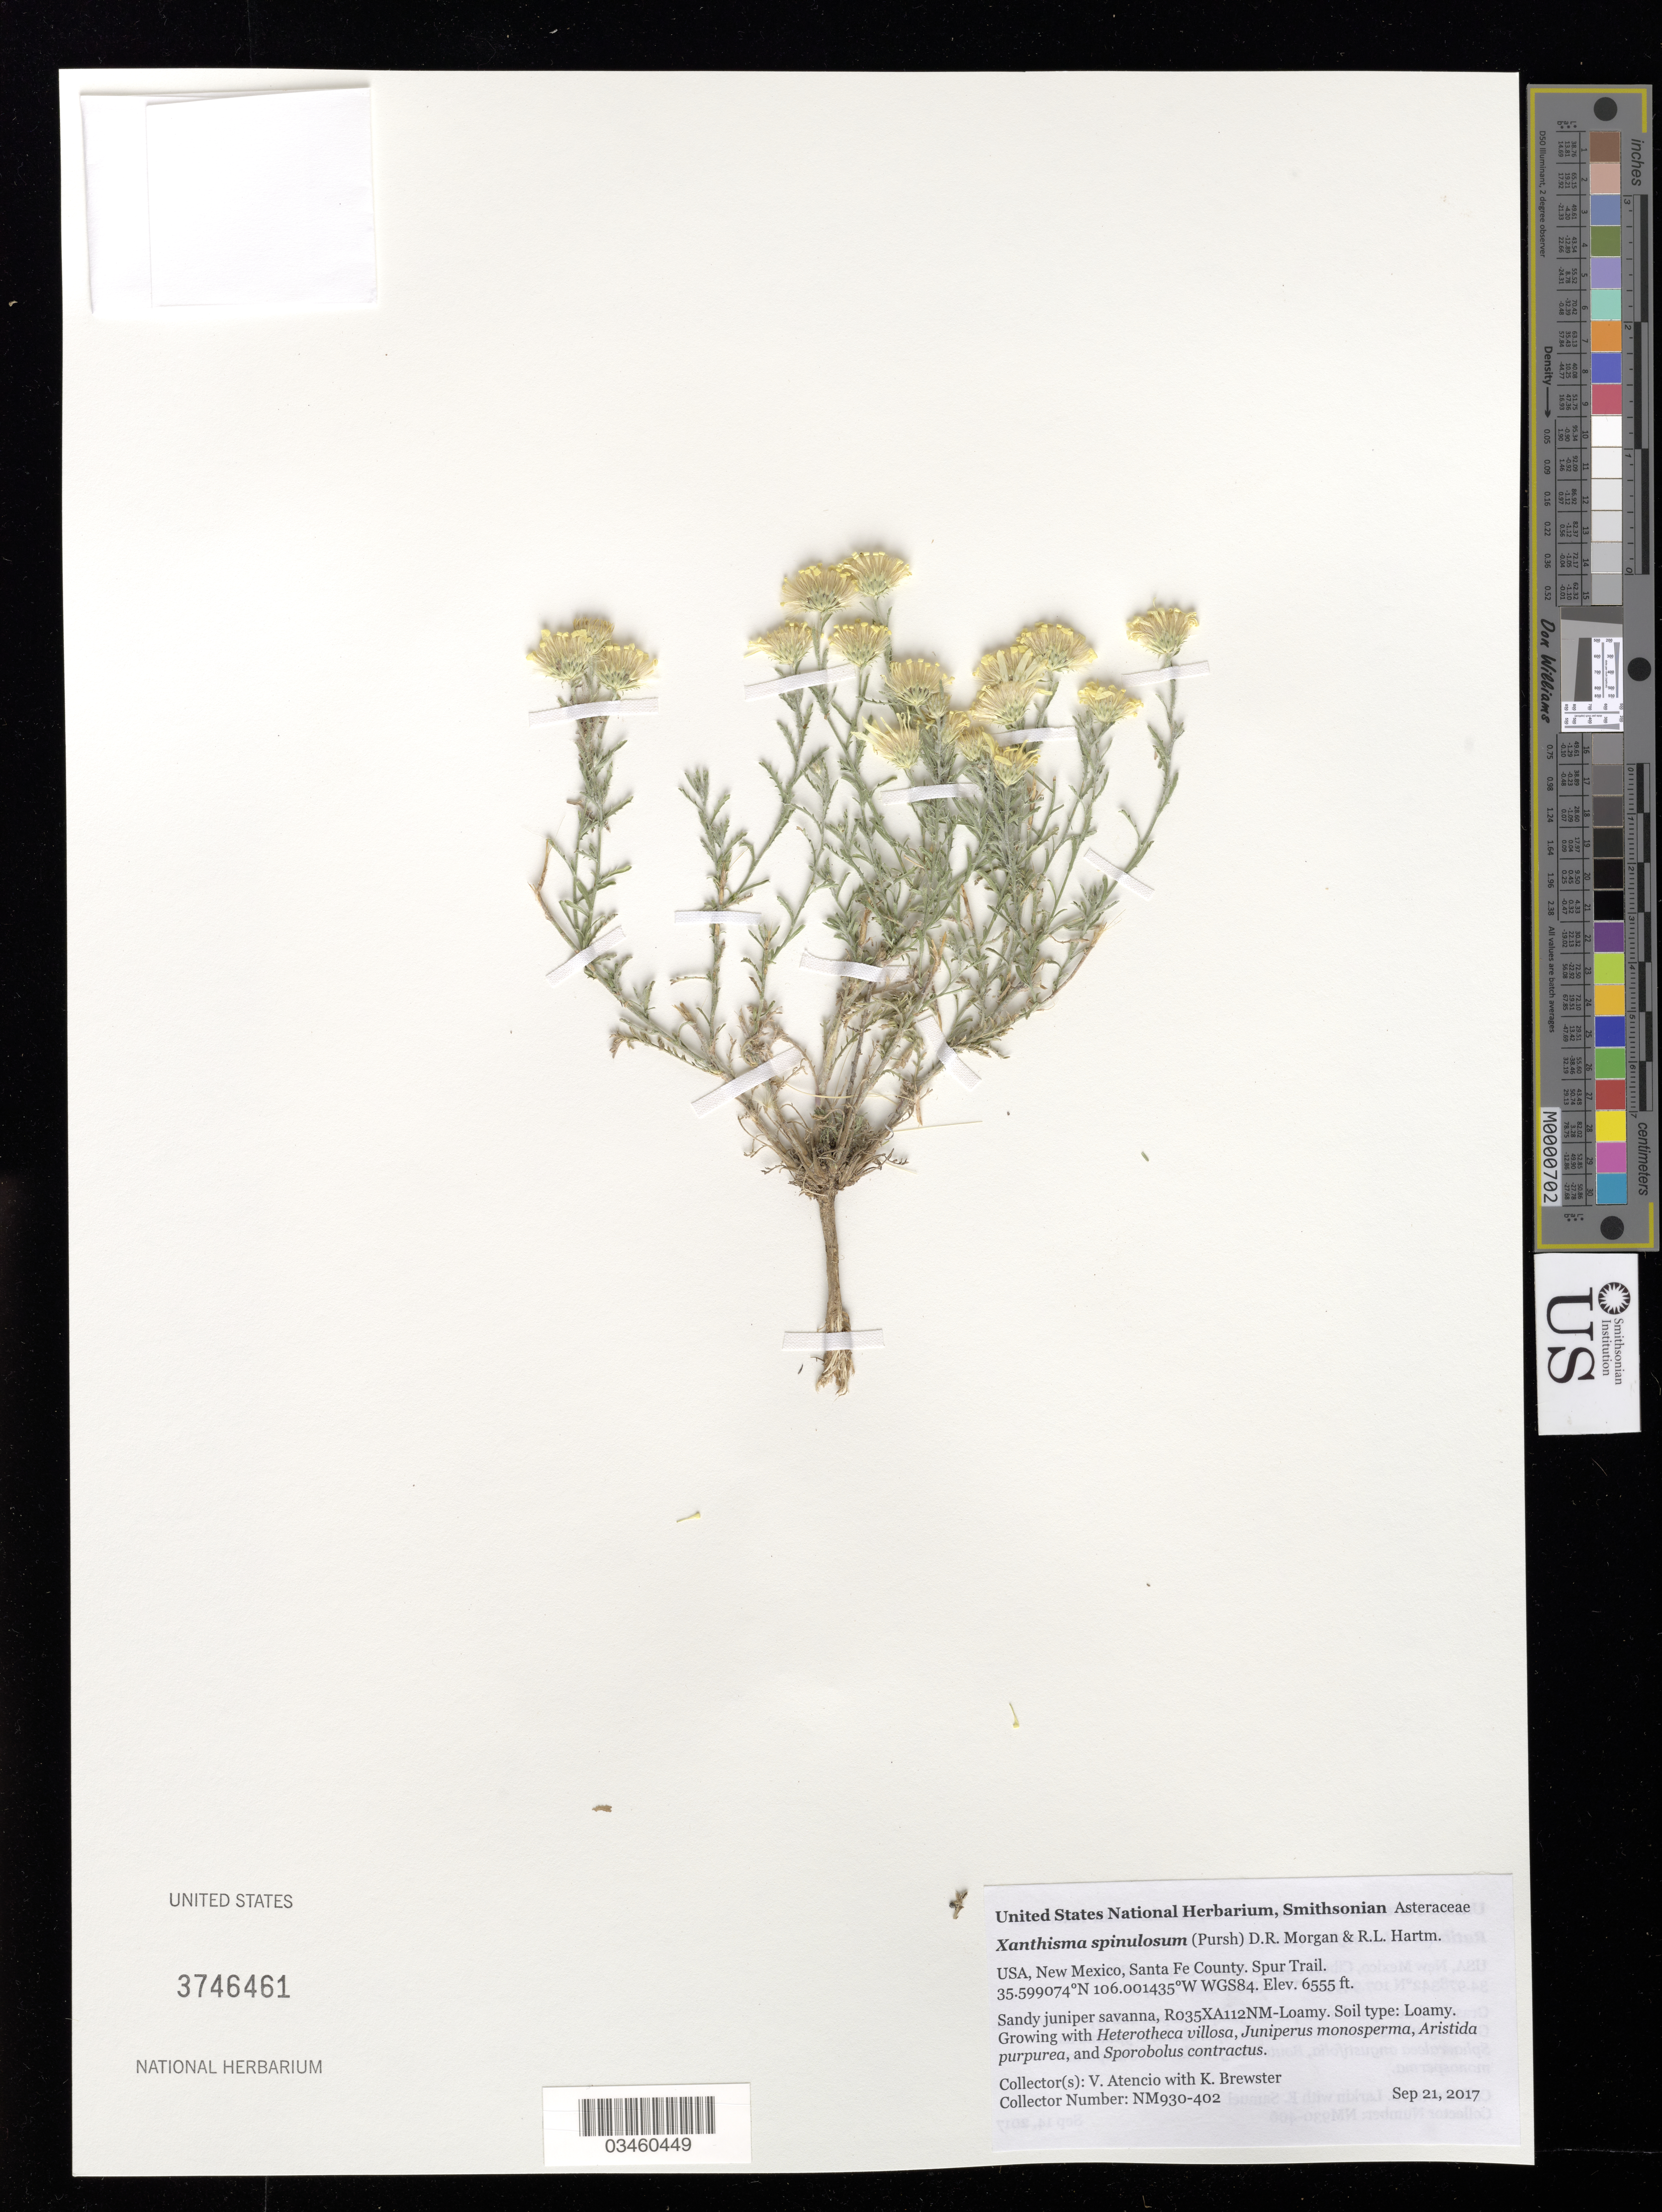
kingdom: Plantae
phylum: Tracheophyta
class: Magnoliopsida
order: Asterales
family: Asteraceae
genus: Xanthisma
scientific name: Xanthisma spinulosum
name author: (Pursh) D. R. Morgan & R.L. Hartm.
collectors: V. Atencio & K. Brewster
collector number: NM930-402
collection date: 2017-09-21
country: United States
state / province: New Mexico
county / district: Santa Fe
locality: Spur Trail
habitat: Loamy. Sandy juniper savanna. With Heterotheca villosa, Juniperus monosperma, Aristida purpurea and Sporobolus contractus.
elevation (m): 1998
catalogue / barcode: US 3746461